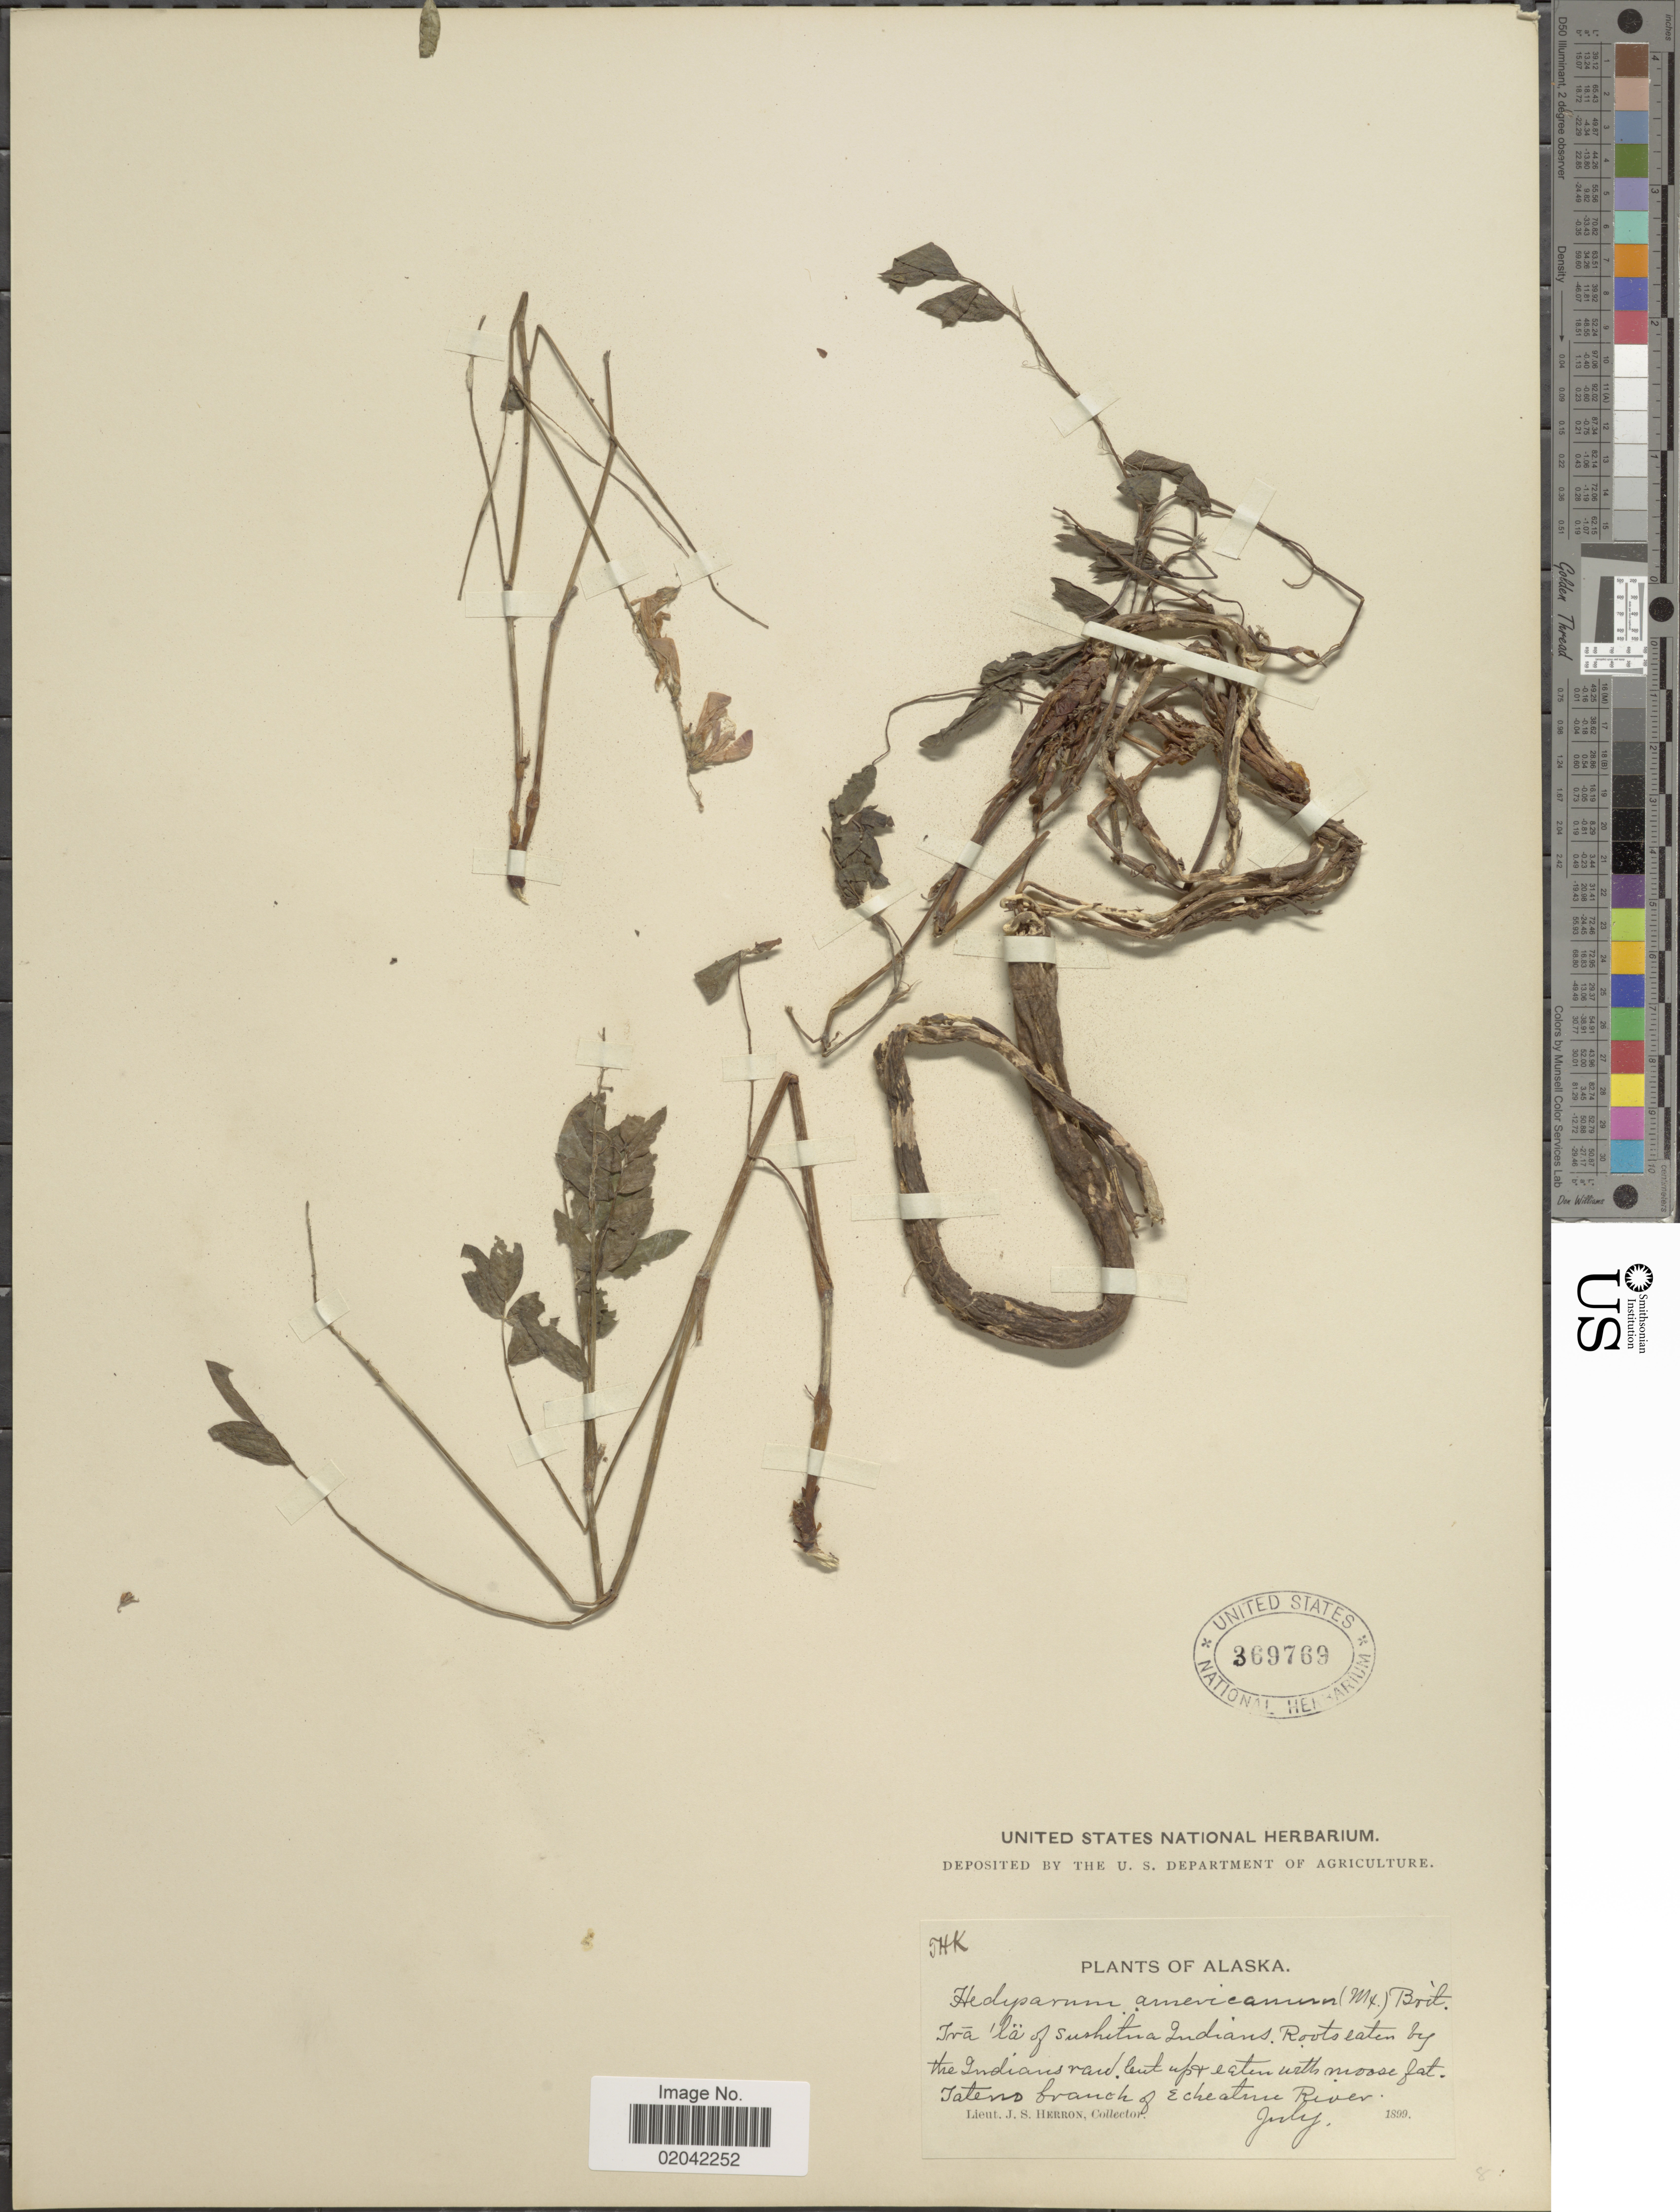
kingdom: Plantae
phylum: Tracheophyta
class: Magnoliopsida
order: Fabales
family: Fabaceae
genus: Hedysarum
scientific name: Hedysarum alpinum var. americanum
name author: Michx. ex Pursh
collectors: J. Herron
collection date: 1899-07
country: United States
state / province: Alaska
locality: Tra 'la of Sushitna Indians. Tateno branch of Echeatnu River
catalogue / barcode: US 369769